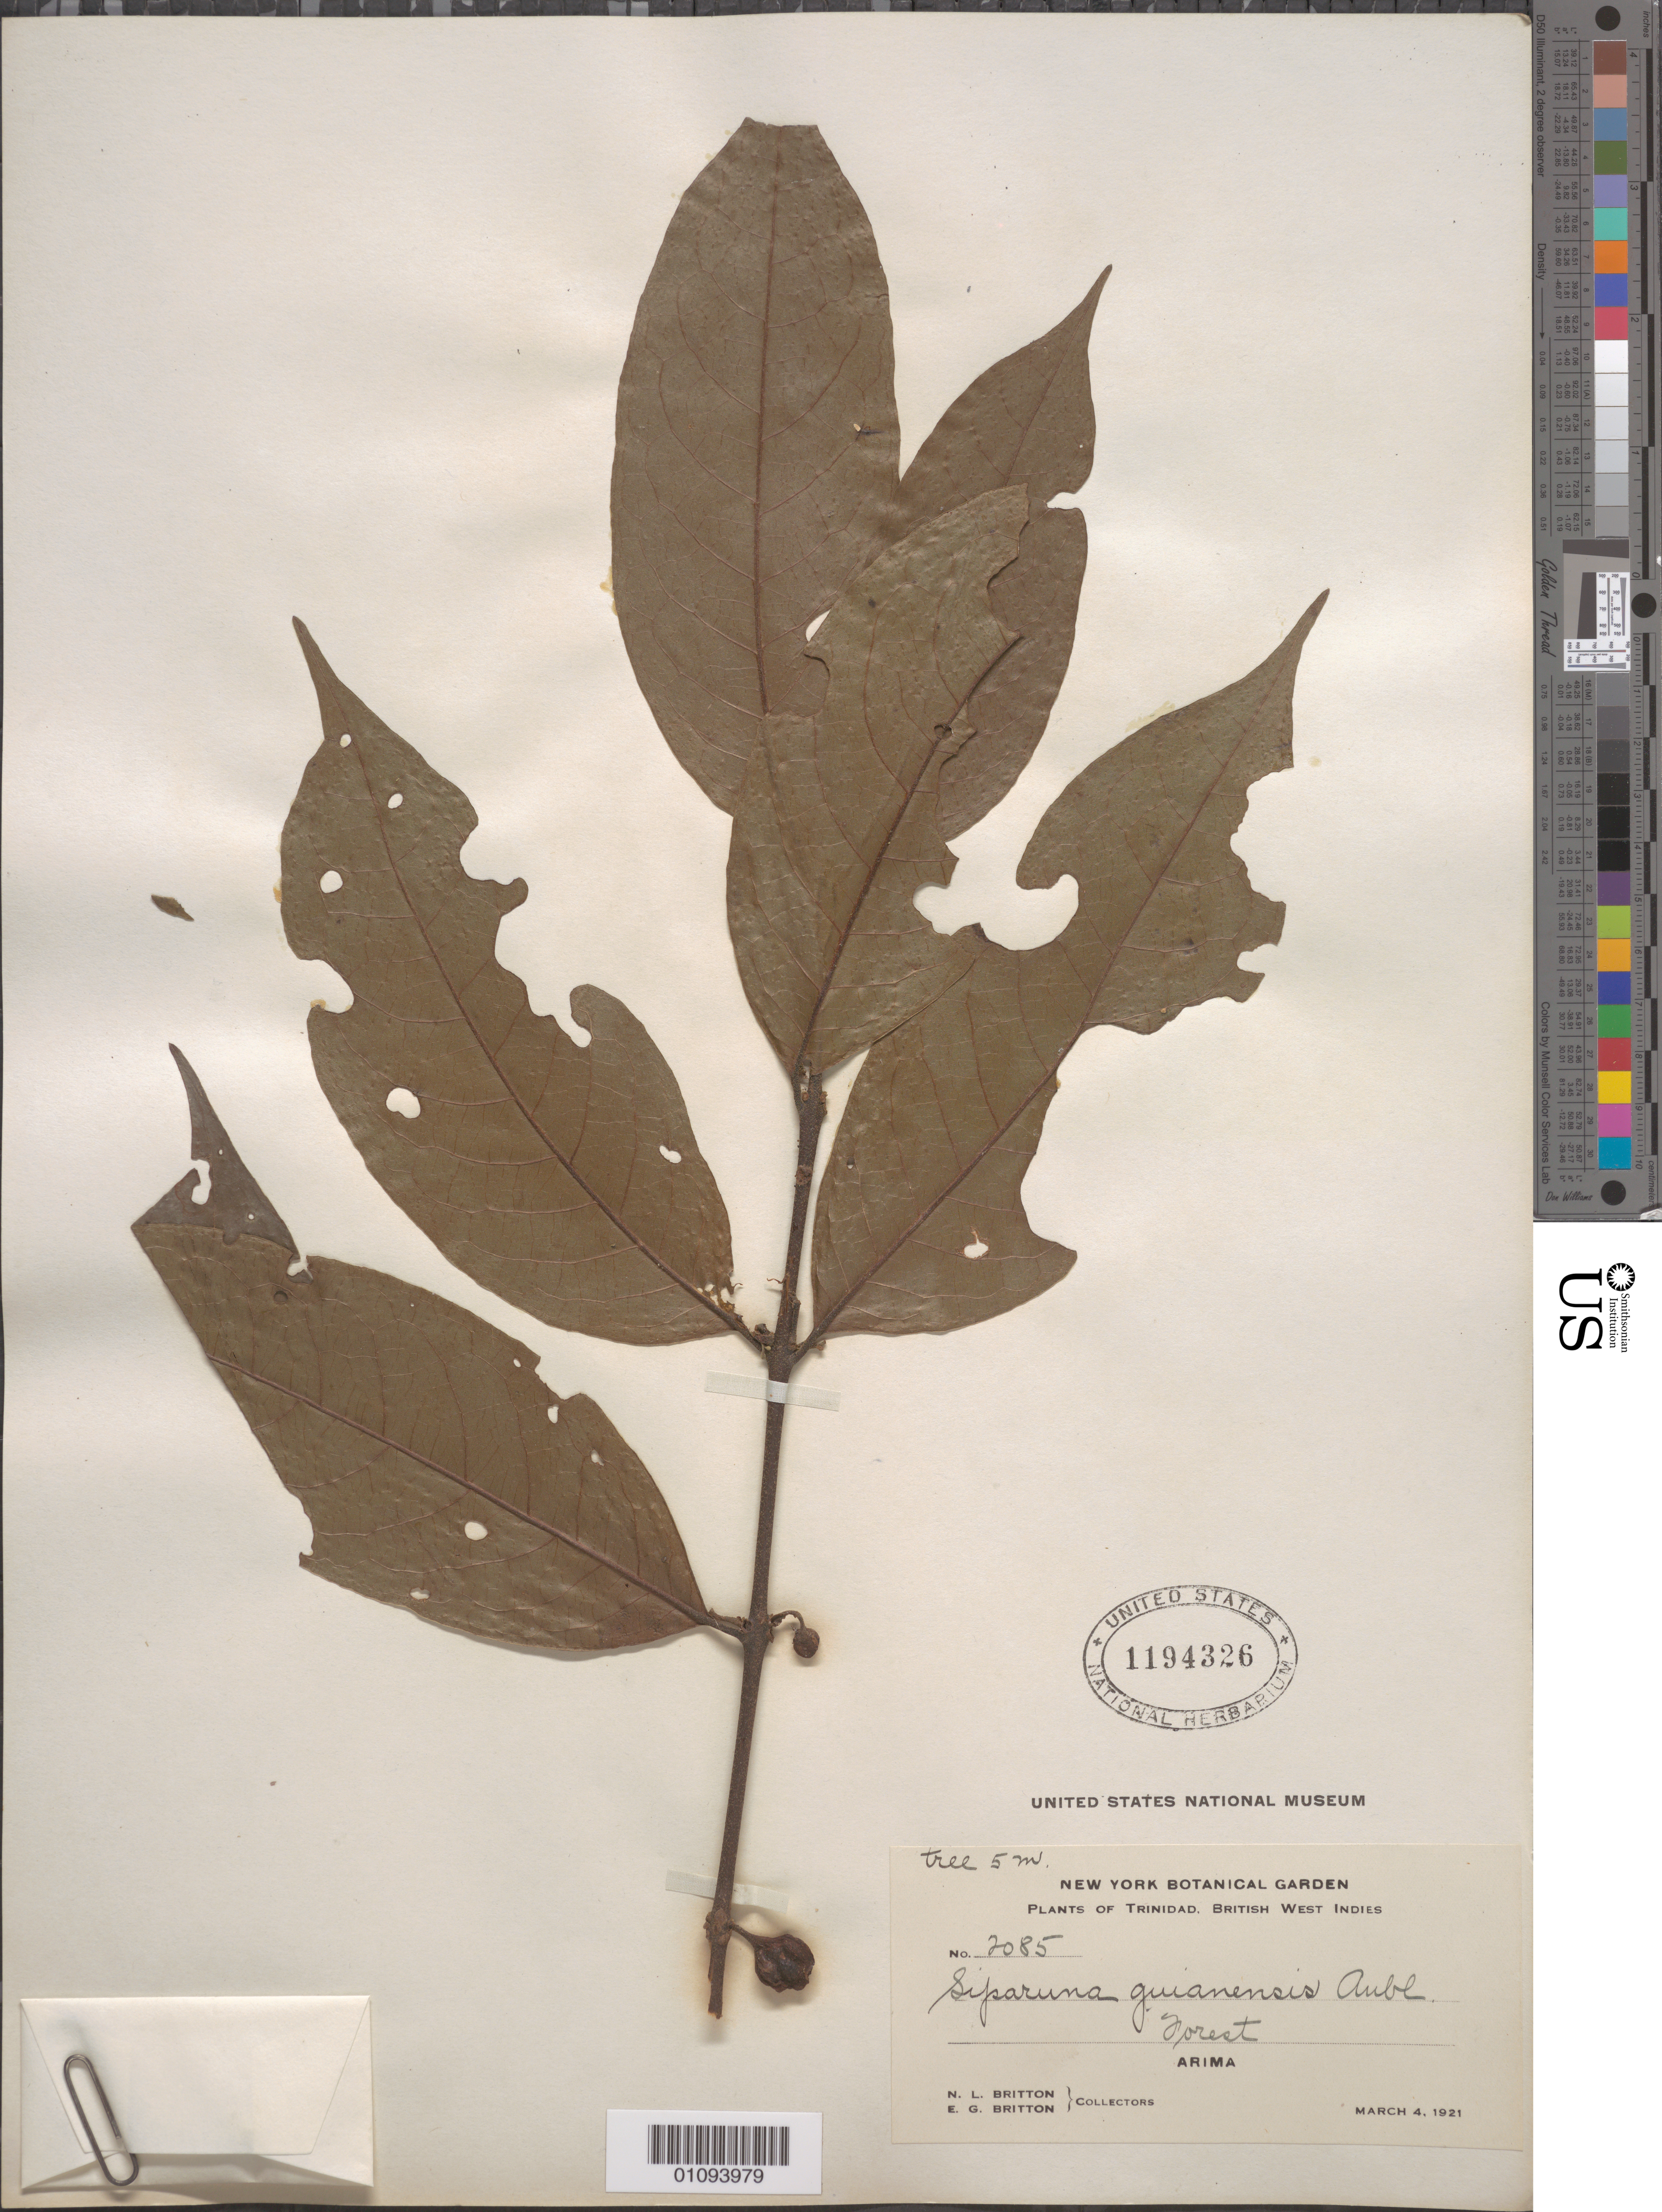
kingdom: Plantae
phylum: Tracheophyta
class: Magnoliopsida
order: Laurales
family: Siparunaceae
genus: Siparuna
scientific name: Siparuna guianensis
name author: Aubl.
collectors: N. Britton & E. G. Britton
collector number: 2085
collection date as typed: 04 Mar 1921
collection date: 1921-03-04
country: Trinidad and Tobago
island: Trinidad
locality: Arima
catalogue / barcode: US 1194326